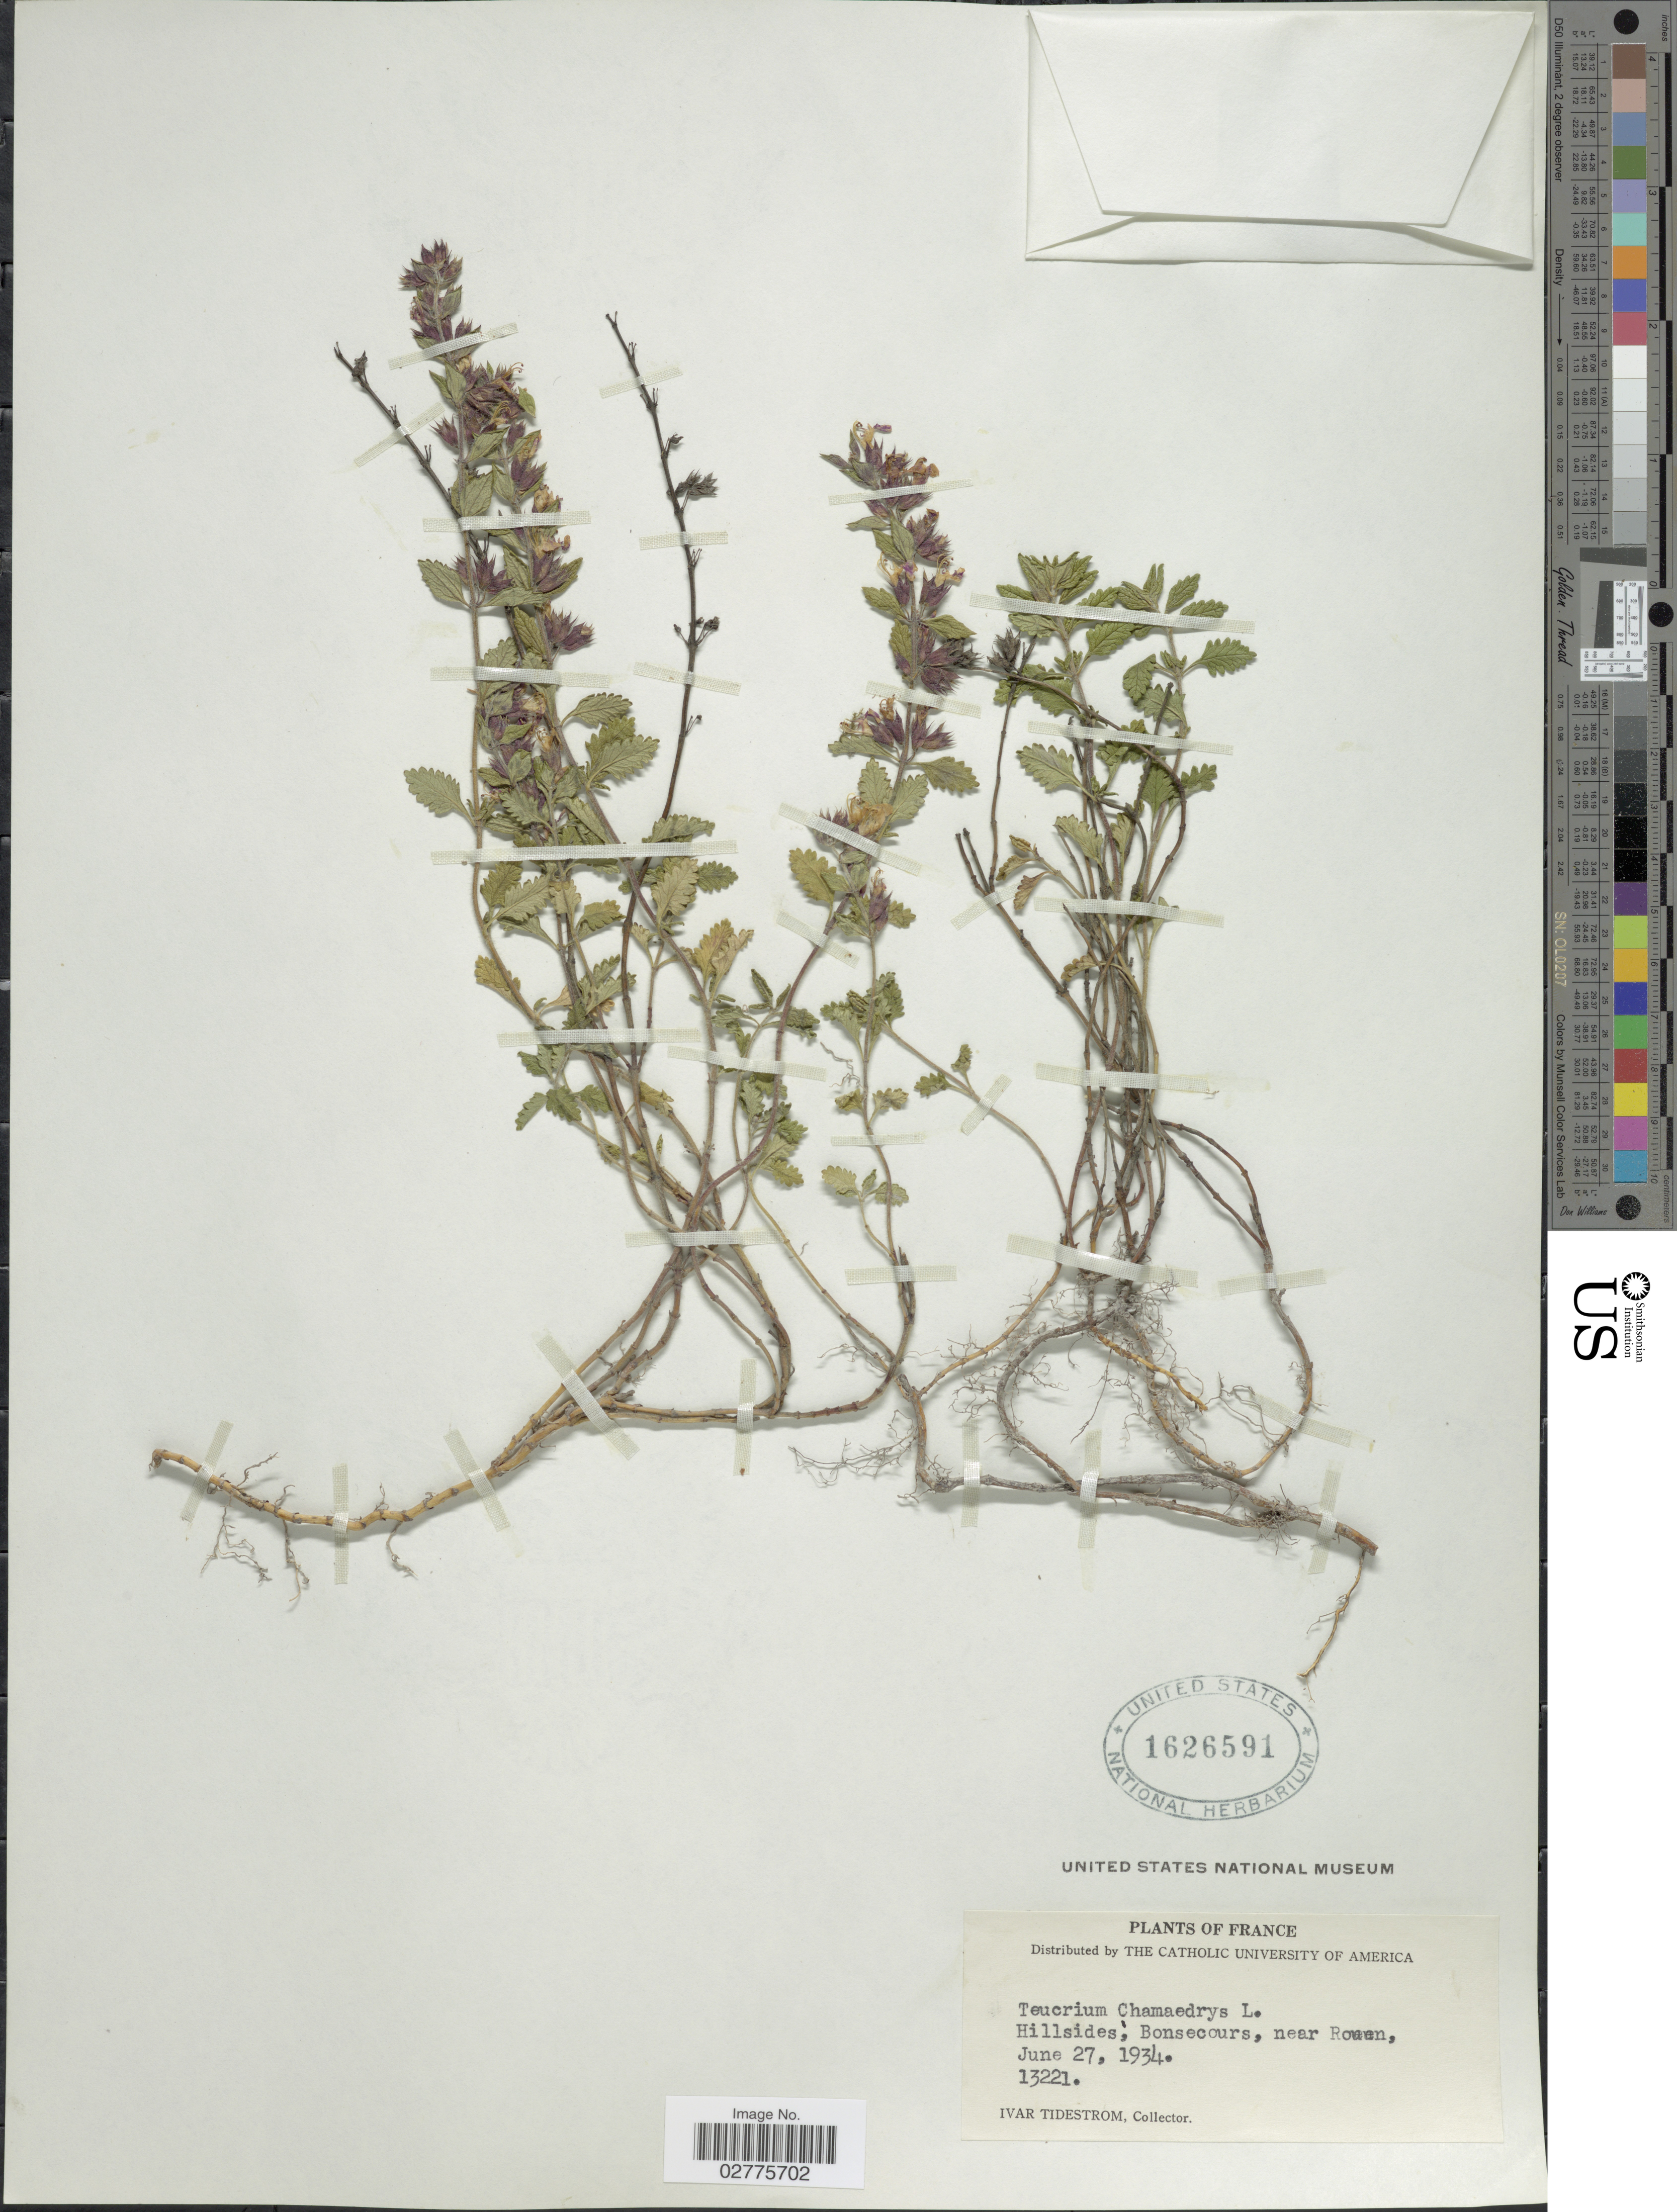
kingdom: Plantae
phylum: Tracheophyta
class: Magnoliopsida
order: Lamiales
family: Lamiaceae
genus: Teucrium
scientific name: Teucrium chamaedrys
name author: L.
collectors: I. F. Tidestrom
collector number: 13221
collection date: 1934-06-27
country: France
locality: Hillsides, Bonsecours near Rouen.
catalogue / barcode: US 1626591